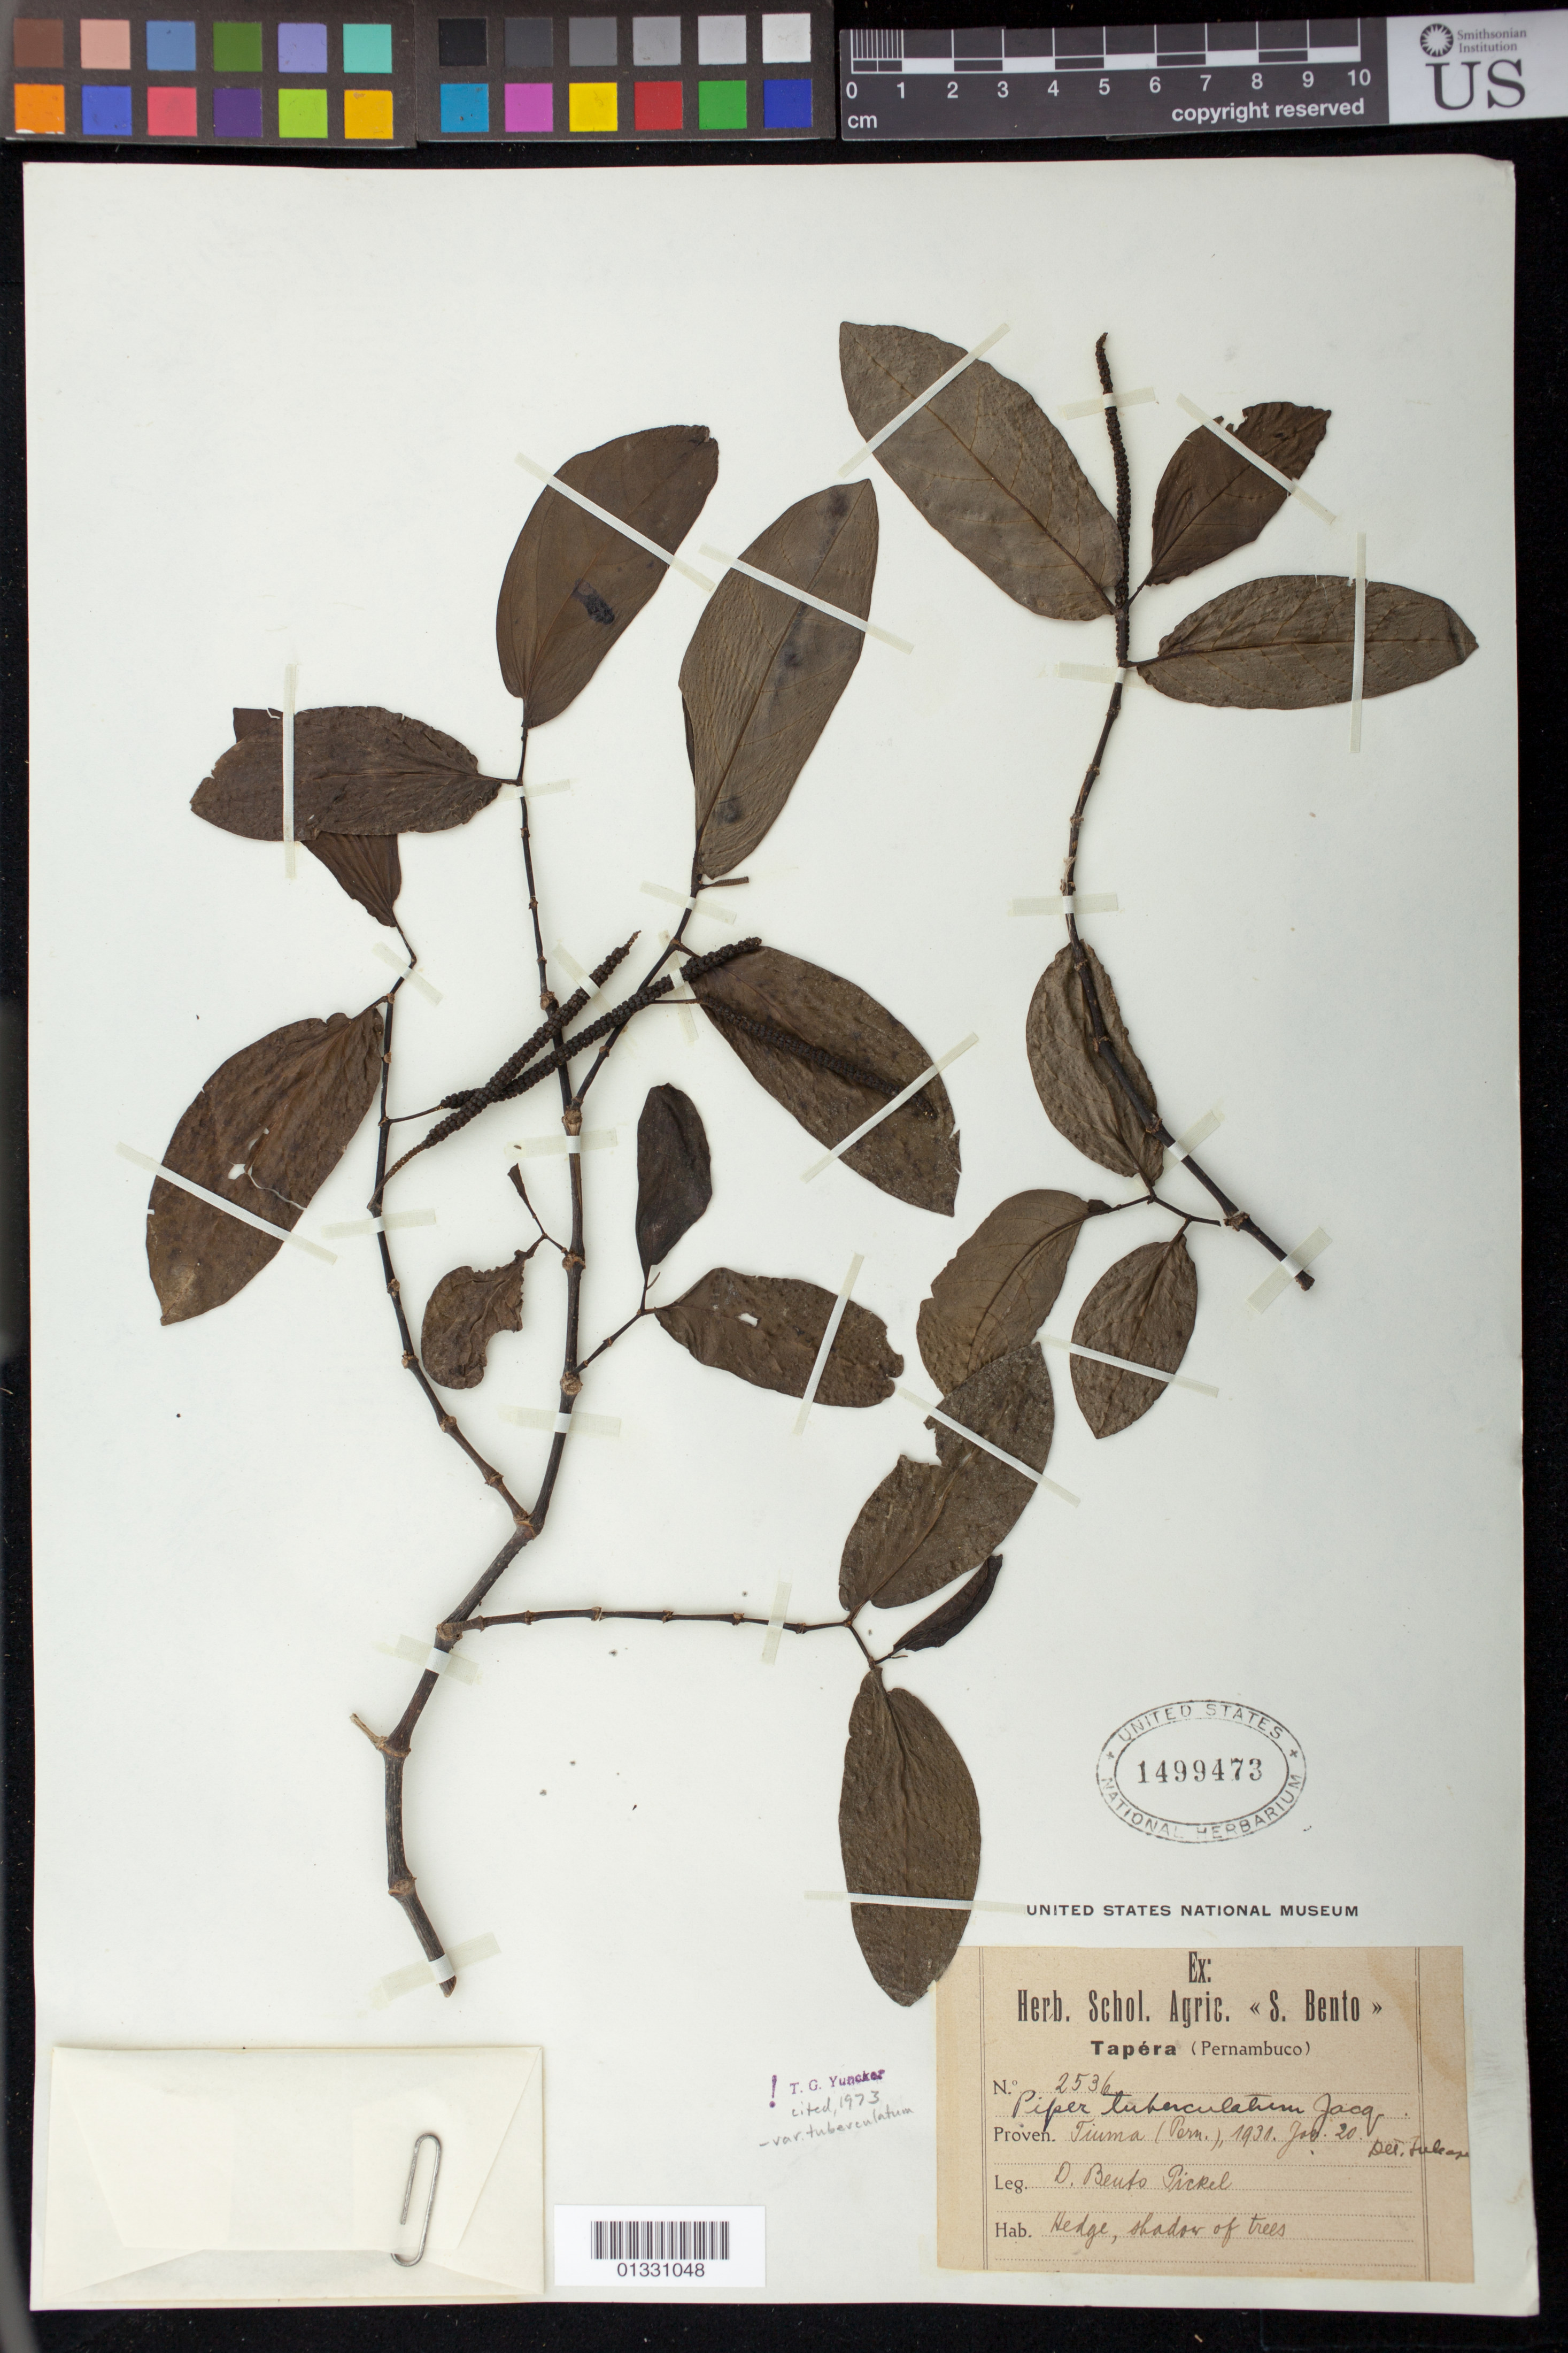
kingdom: Plantae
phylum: Tracheophyta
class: Magnoliopsida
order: Piperales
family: Piperaceae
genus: Piper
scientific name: Piper tuberculatum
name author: Jacq.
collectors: B. J. Pickel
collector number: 2536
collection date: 1931-01-20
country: Brazil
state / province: Pernambuco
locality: Tapéra. Tiuma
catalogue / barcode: US 1499473